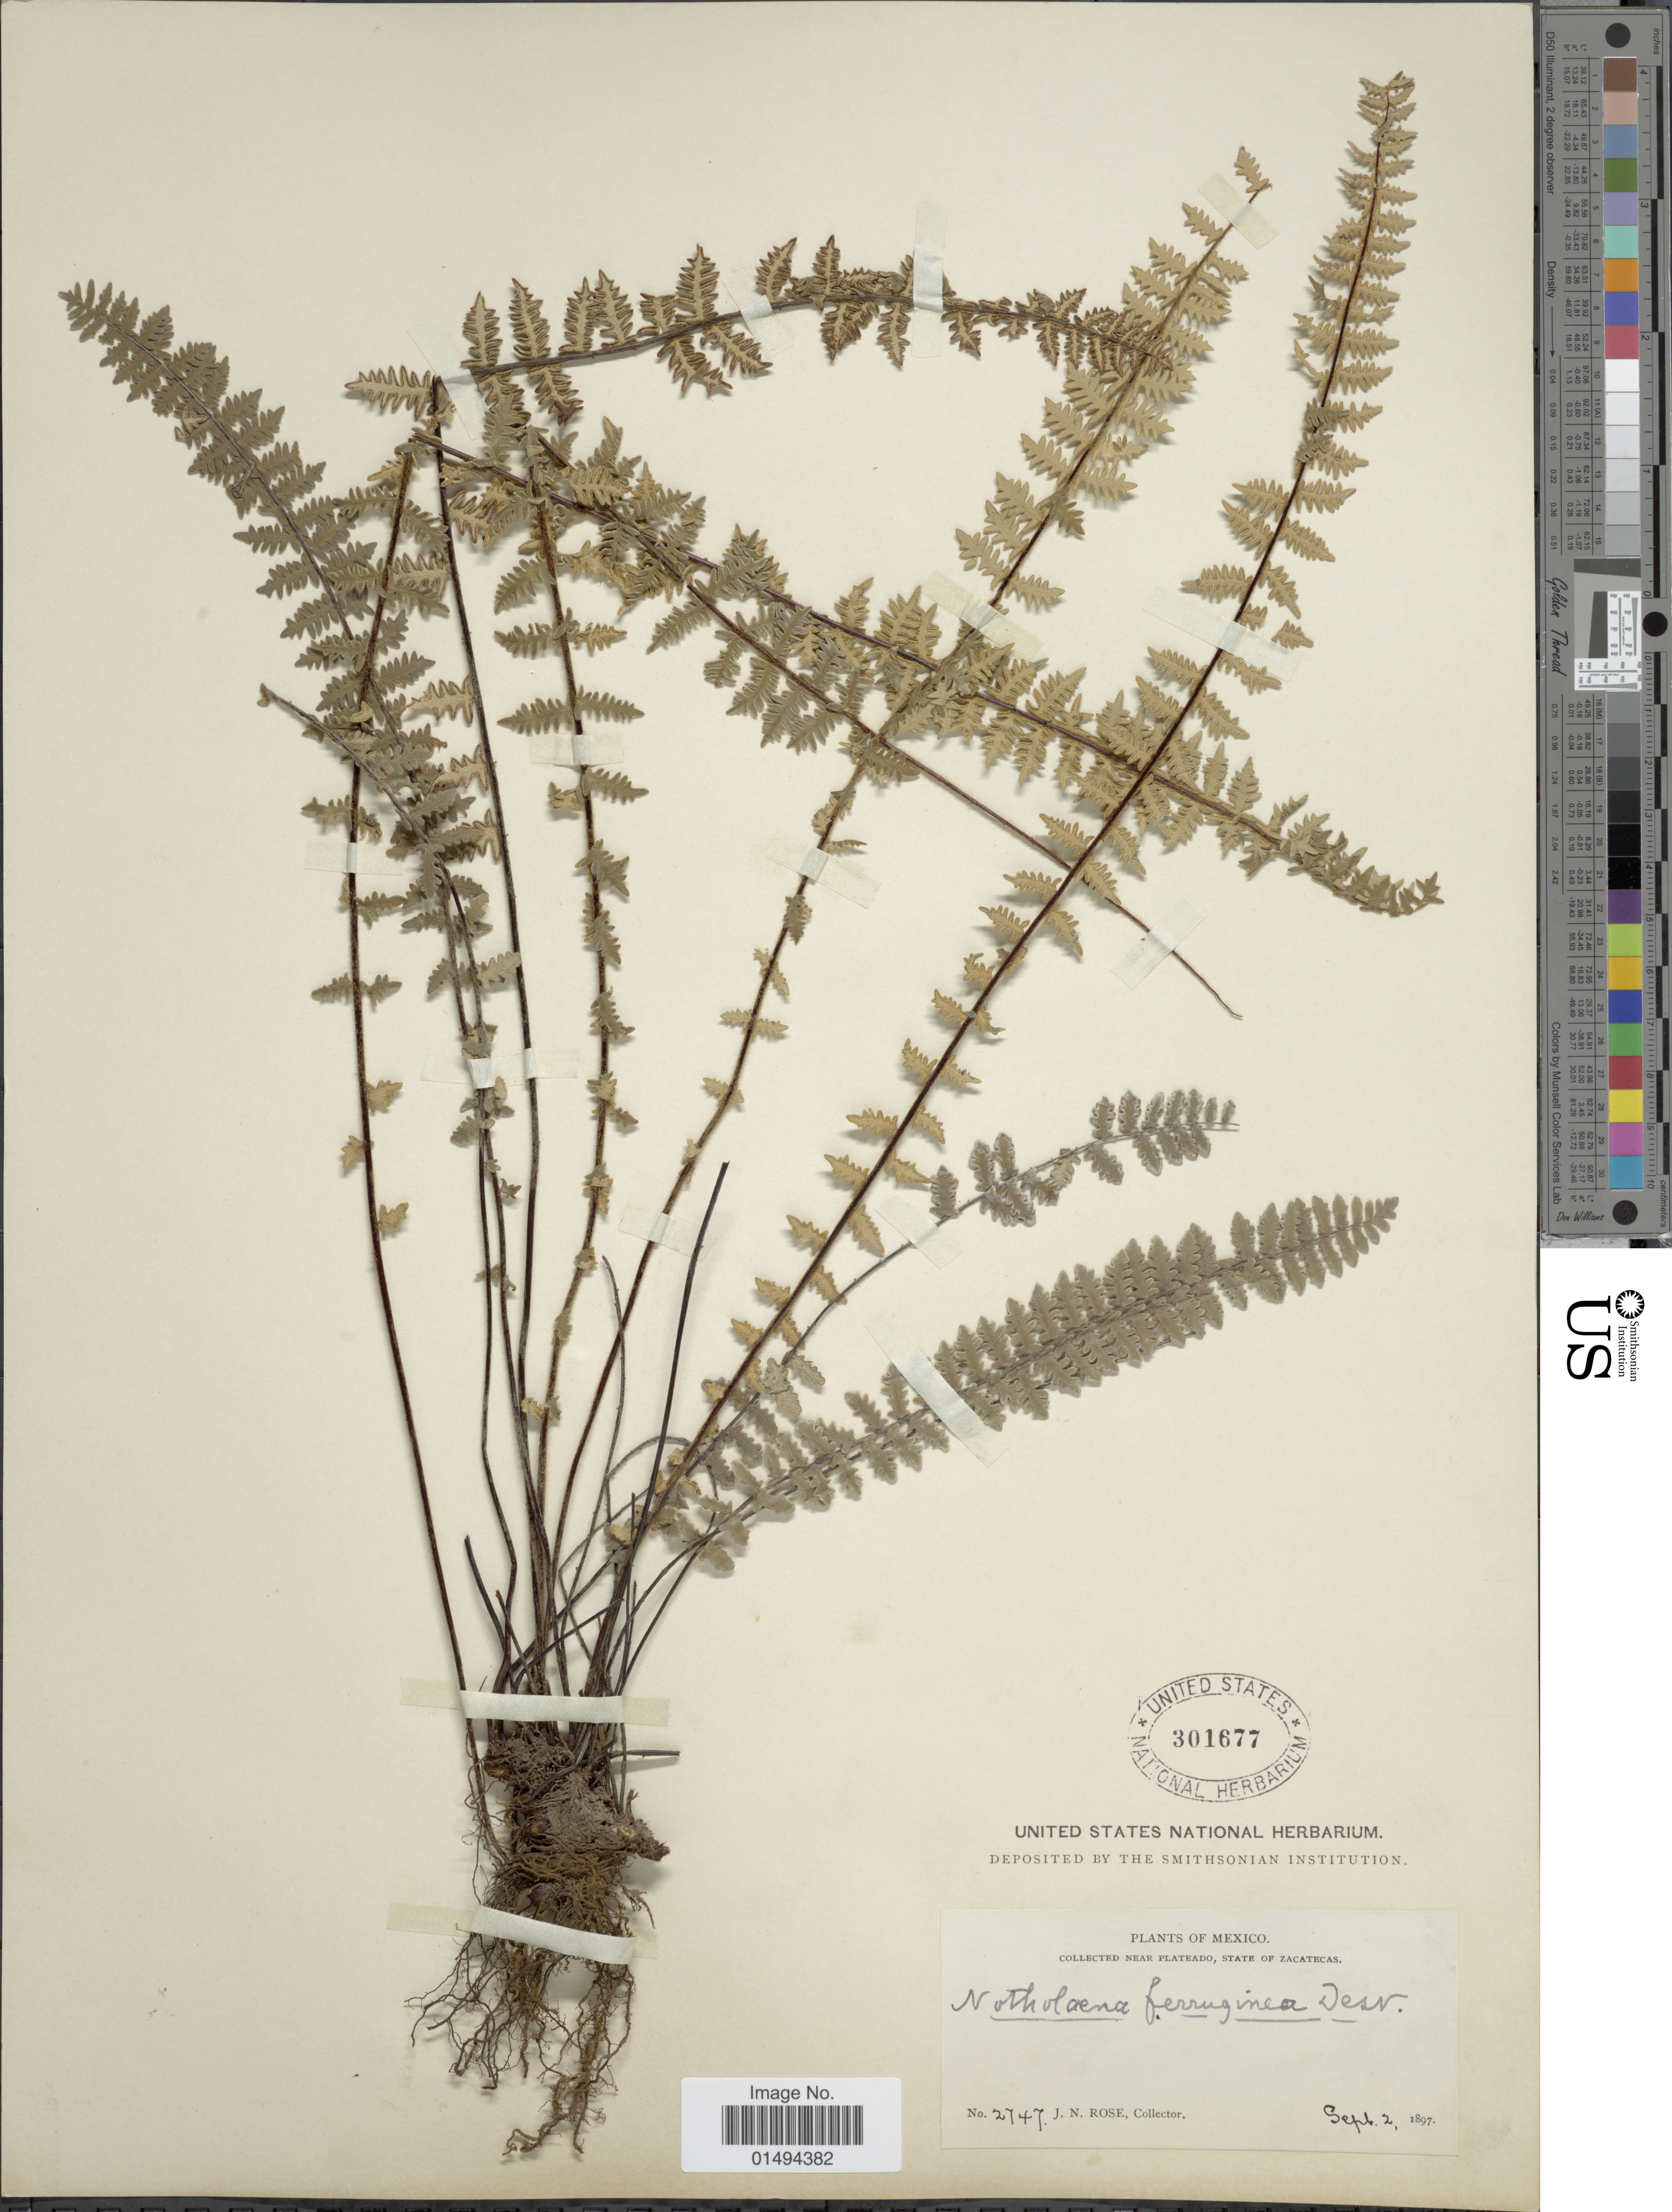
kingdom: Plantae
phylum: Tracheophyta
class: Polypodiopsida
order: Polypodiales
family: Pteridaceae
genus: Myriopteris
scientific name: Myriopteris aurea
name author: (Poir.) Grusz & Windham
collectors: J. N. Rose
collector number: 2747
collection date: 1897-09-02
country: Mexico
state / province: Zacatecas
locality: Collected near Plateado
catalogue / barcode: US 301677